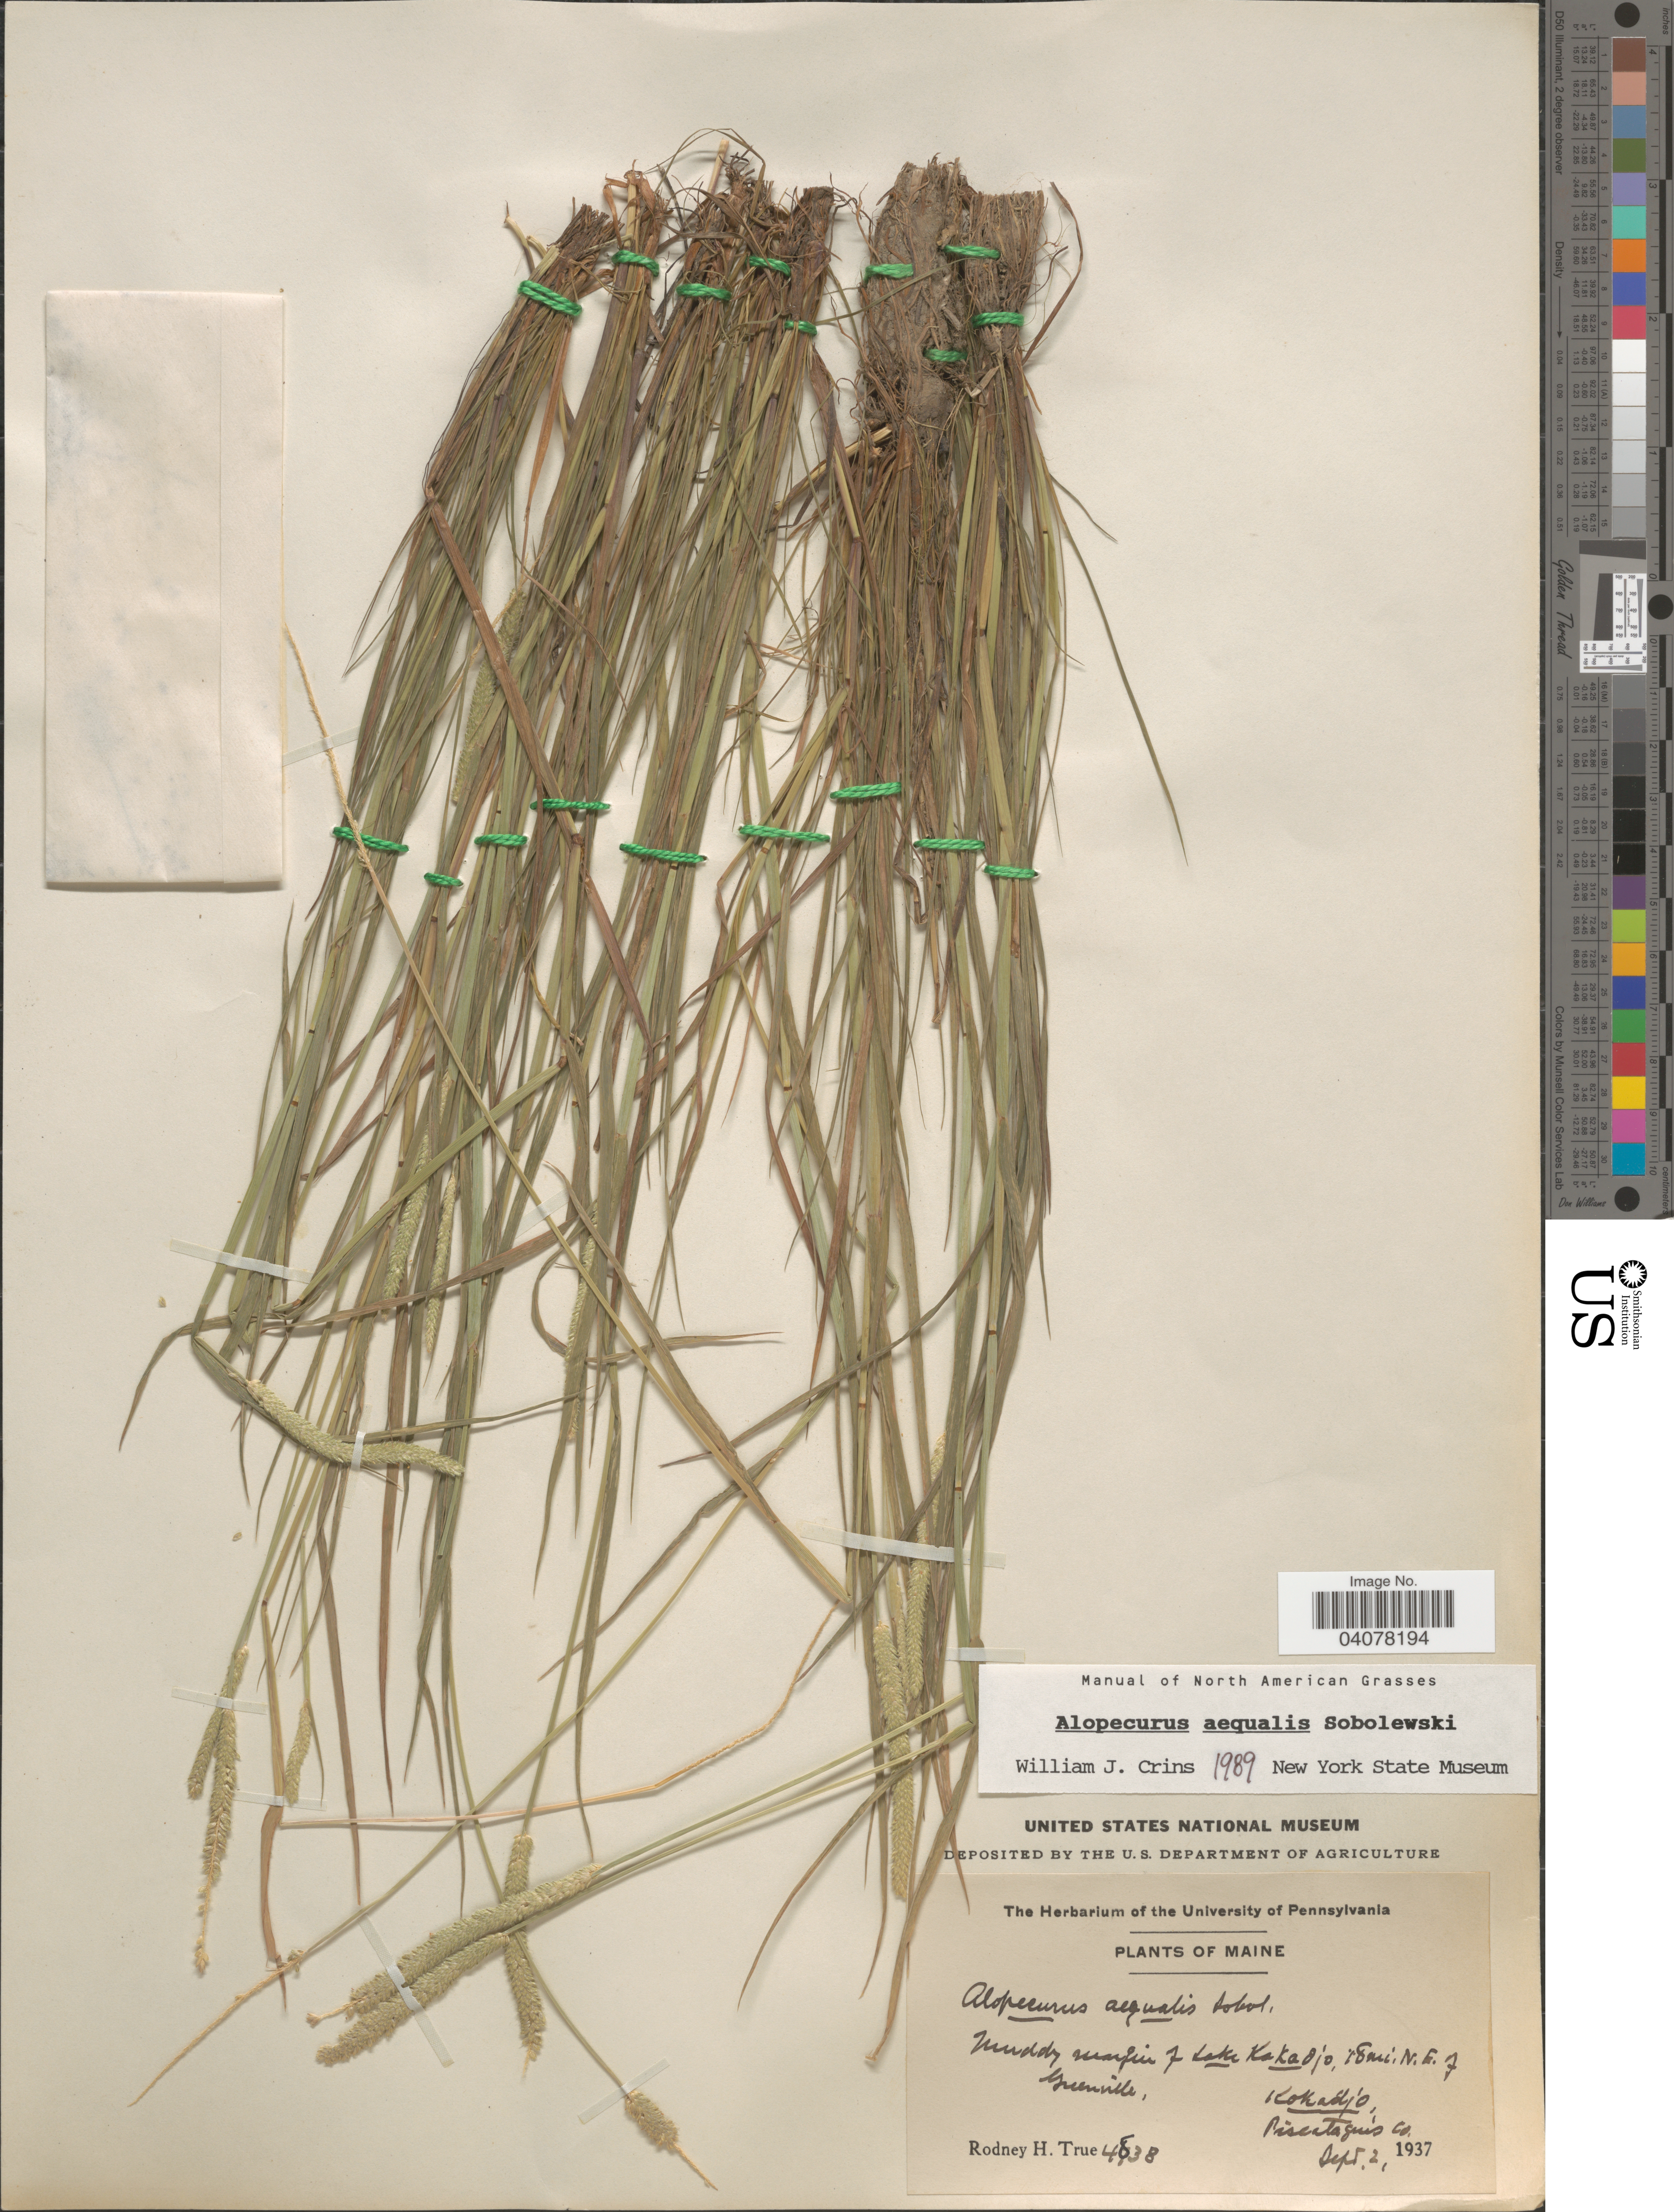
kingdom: Plantae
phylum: Tracheophyta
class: Liliopsida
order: Poales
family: Poaceae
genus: Alopecurus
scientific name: Alopecurus aequalis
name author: Sobol.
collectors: R. H. True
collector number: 4838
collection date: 1937-09-02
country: United States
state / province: Maine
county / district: Piscataquis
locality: Muddy margin of Lake Kakadjo, 18mi. N.E. of Greenville, Kokadjo, Piscataguis Co.